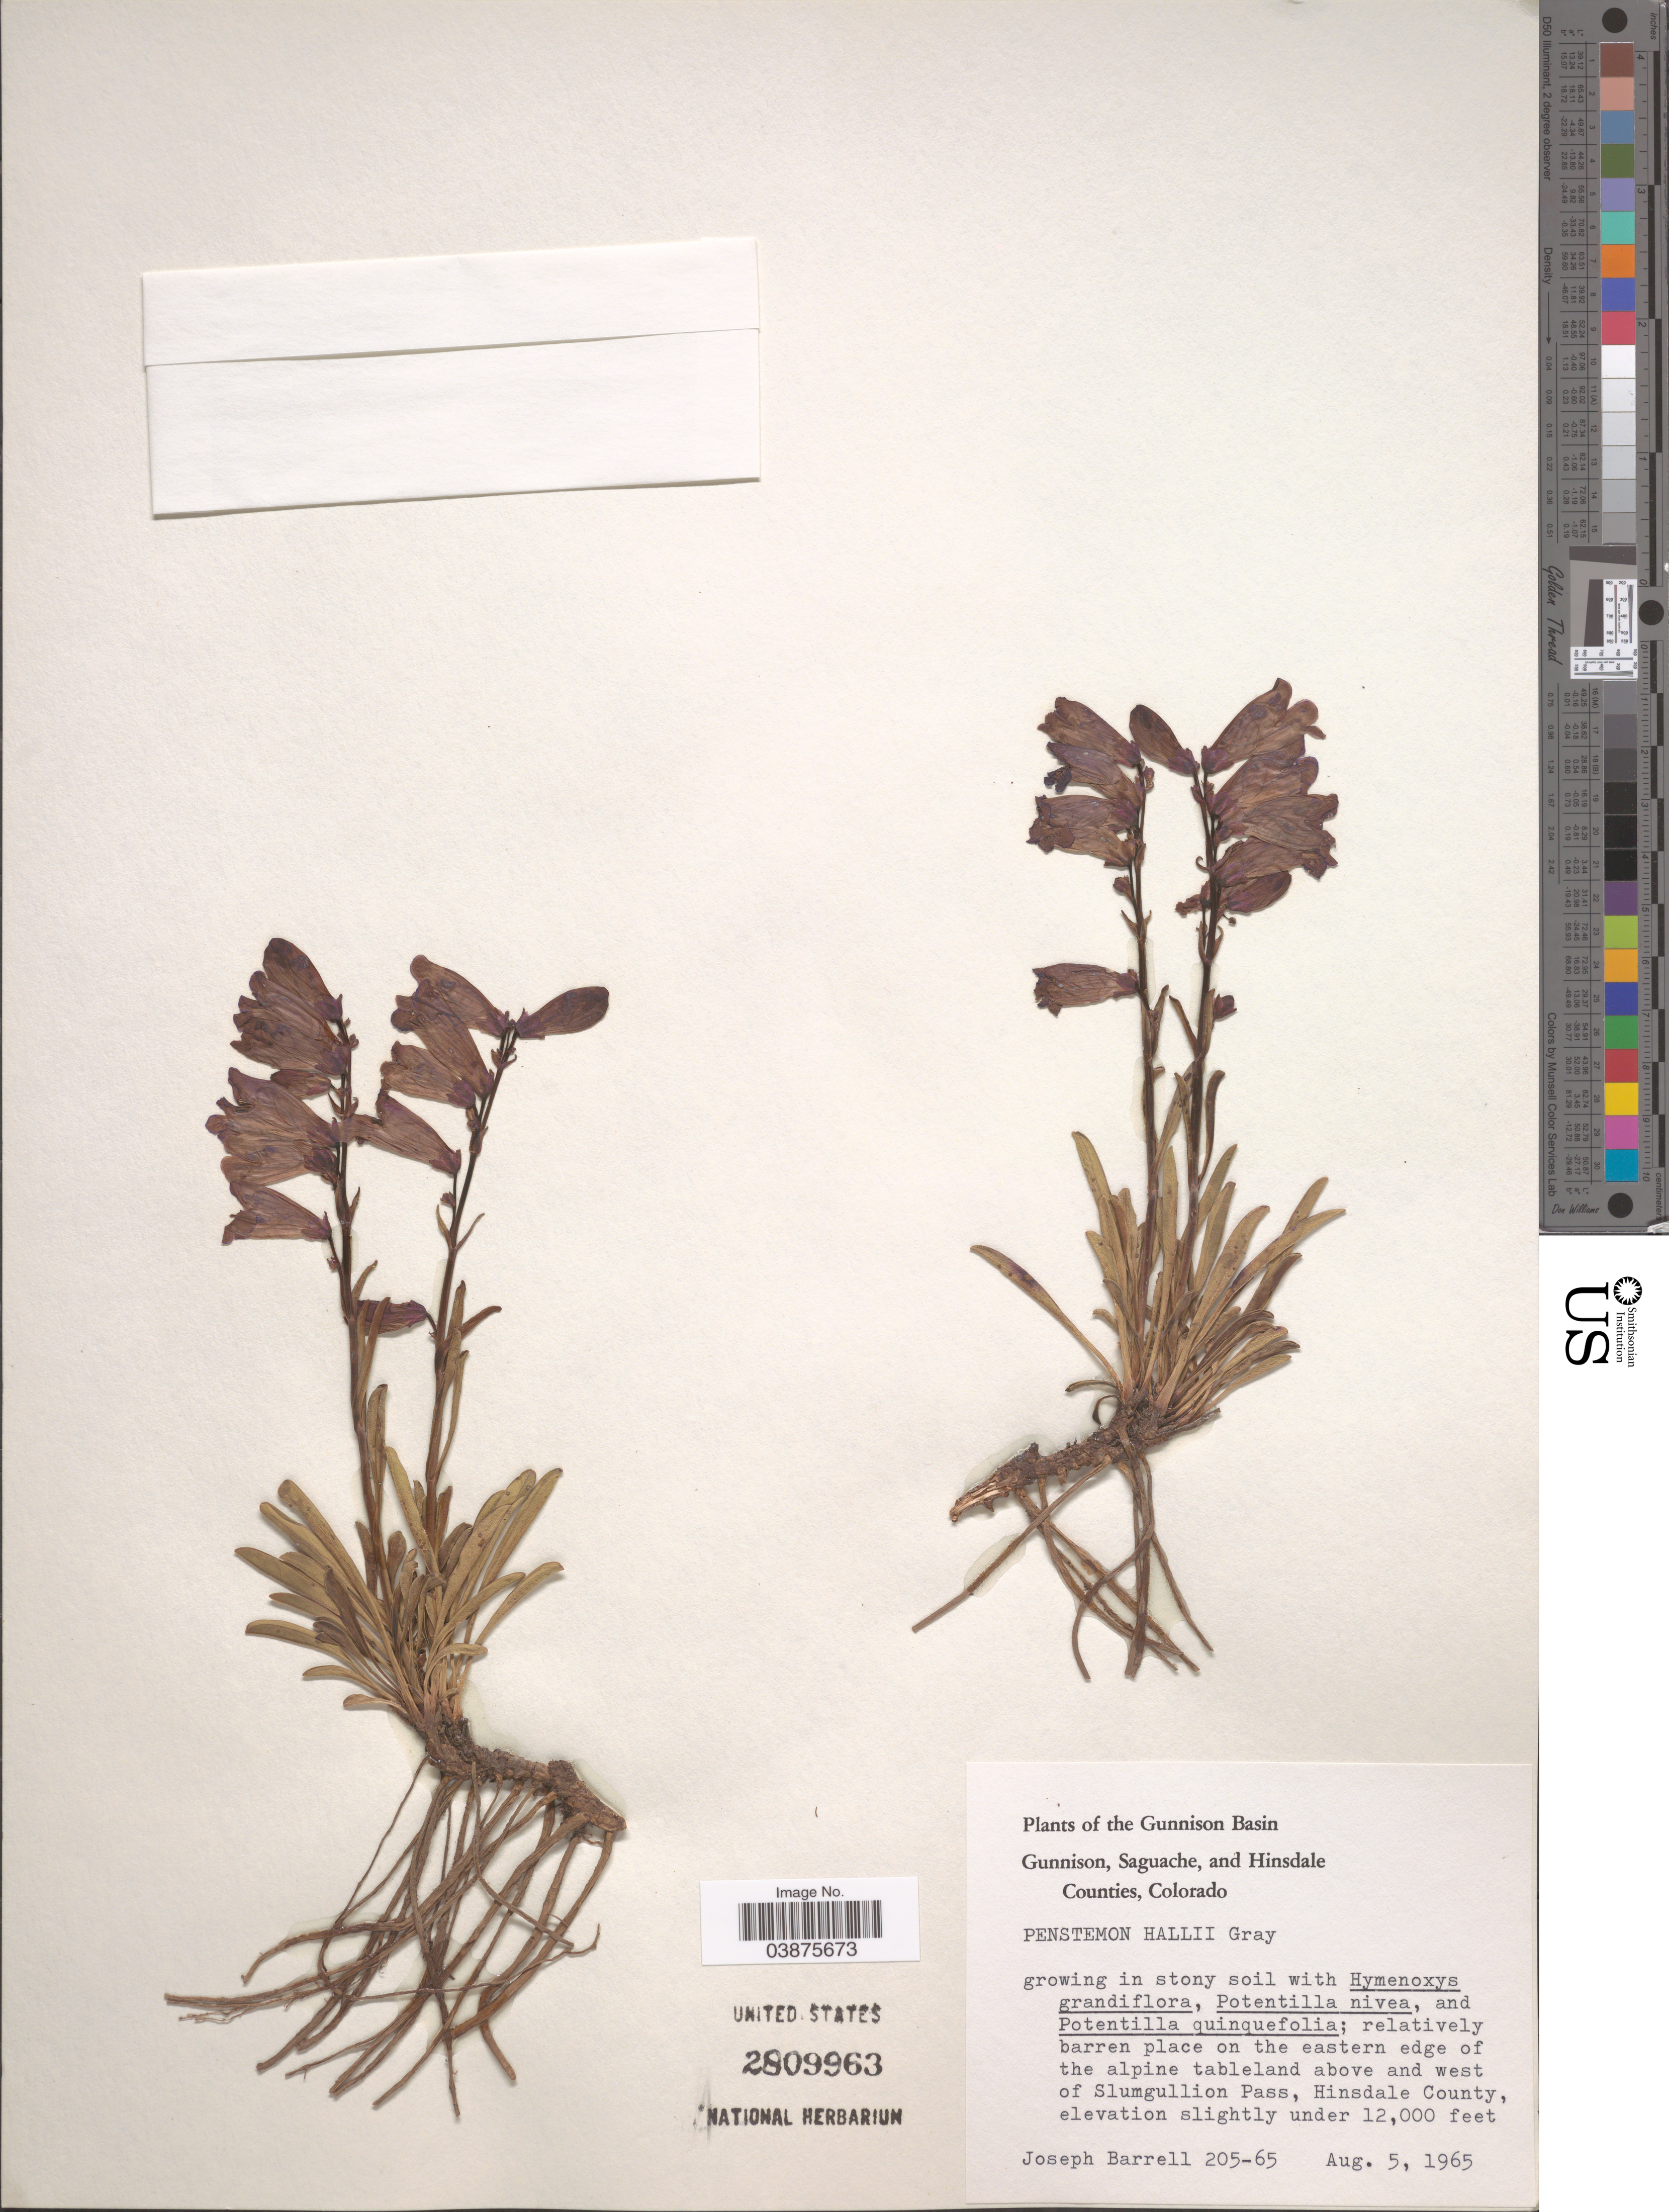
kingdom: Plantae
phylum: Tracheophyta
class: Magnoliopsida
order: Lamiales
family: Plantaginaceae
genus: Penstemon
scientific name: Penstemon hallii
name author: A. Gray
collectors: J. Barrell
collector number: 205-65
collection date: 1965-08-05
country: United States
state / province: Colorado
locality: Gunnison Basin. Relatively barren place on the eastern edge of the alpine tableland above and west of Slumgullion Pass, Hinsdale County.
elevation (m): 3658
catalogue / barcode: US 2809963